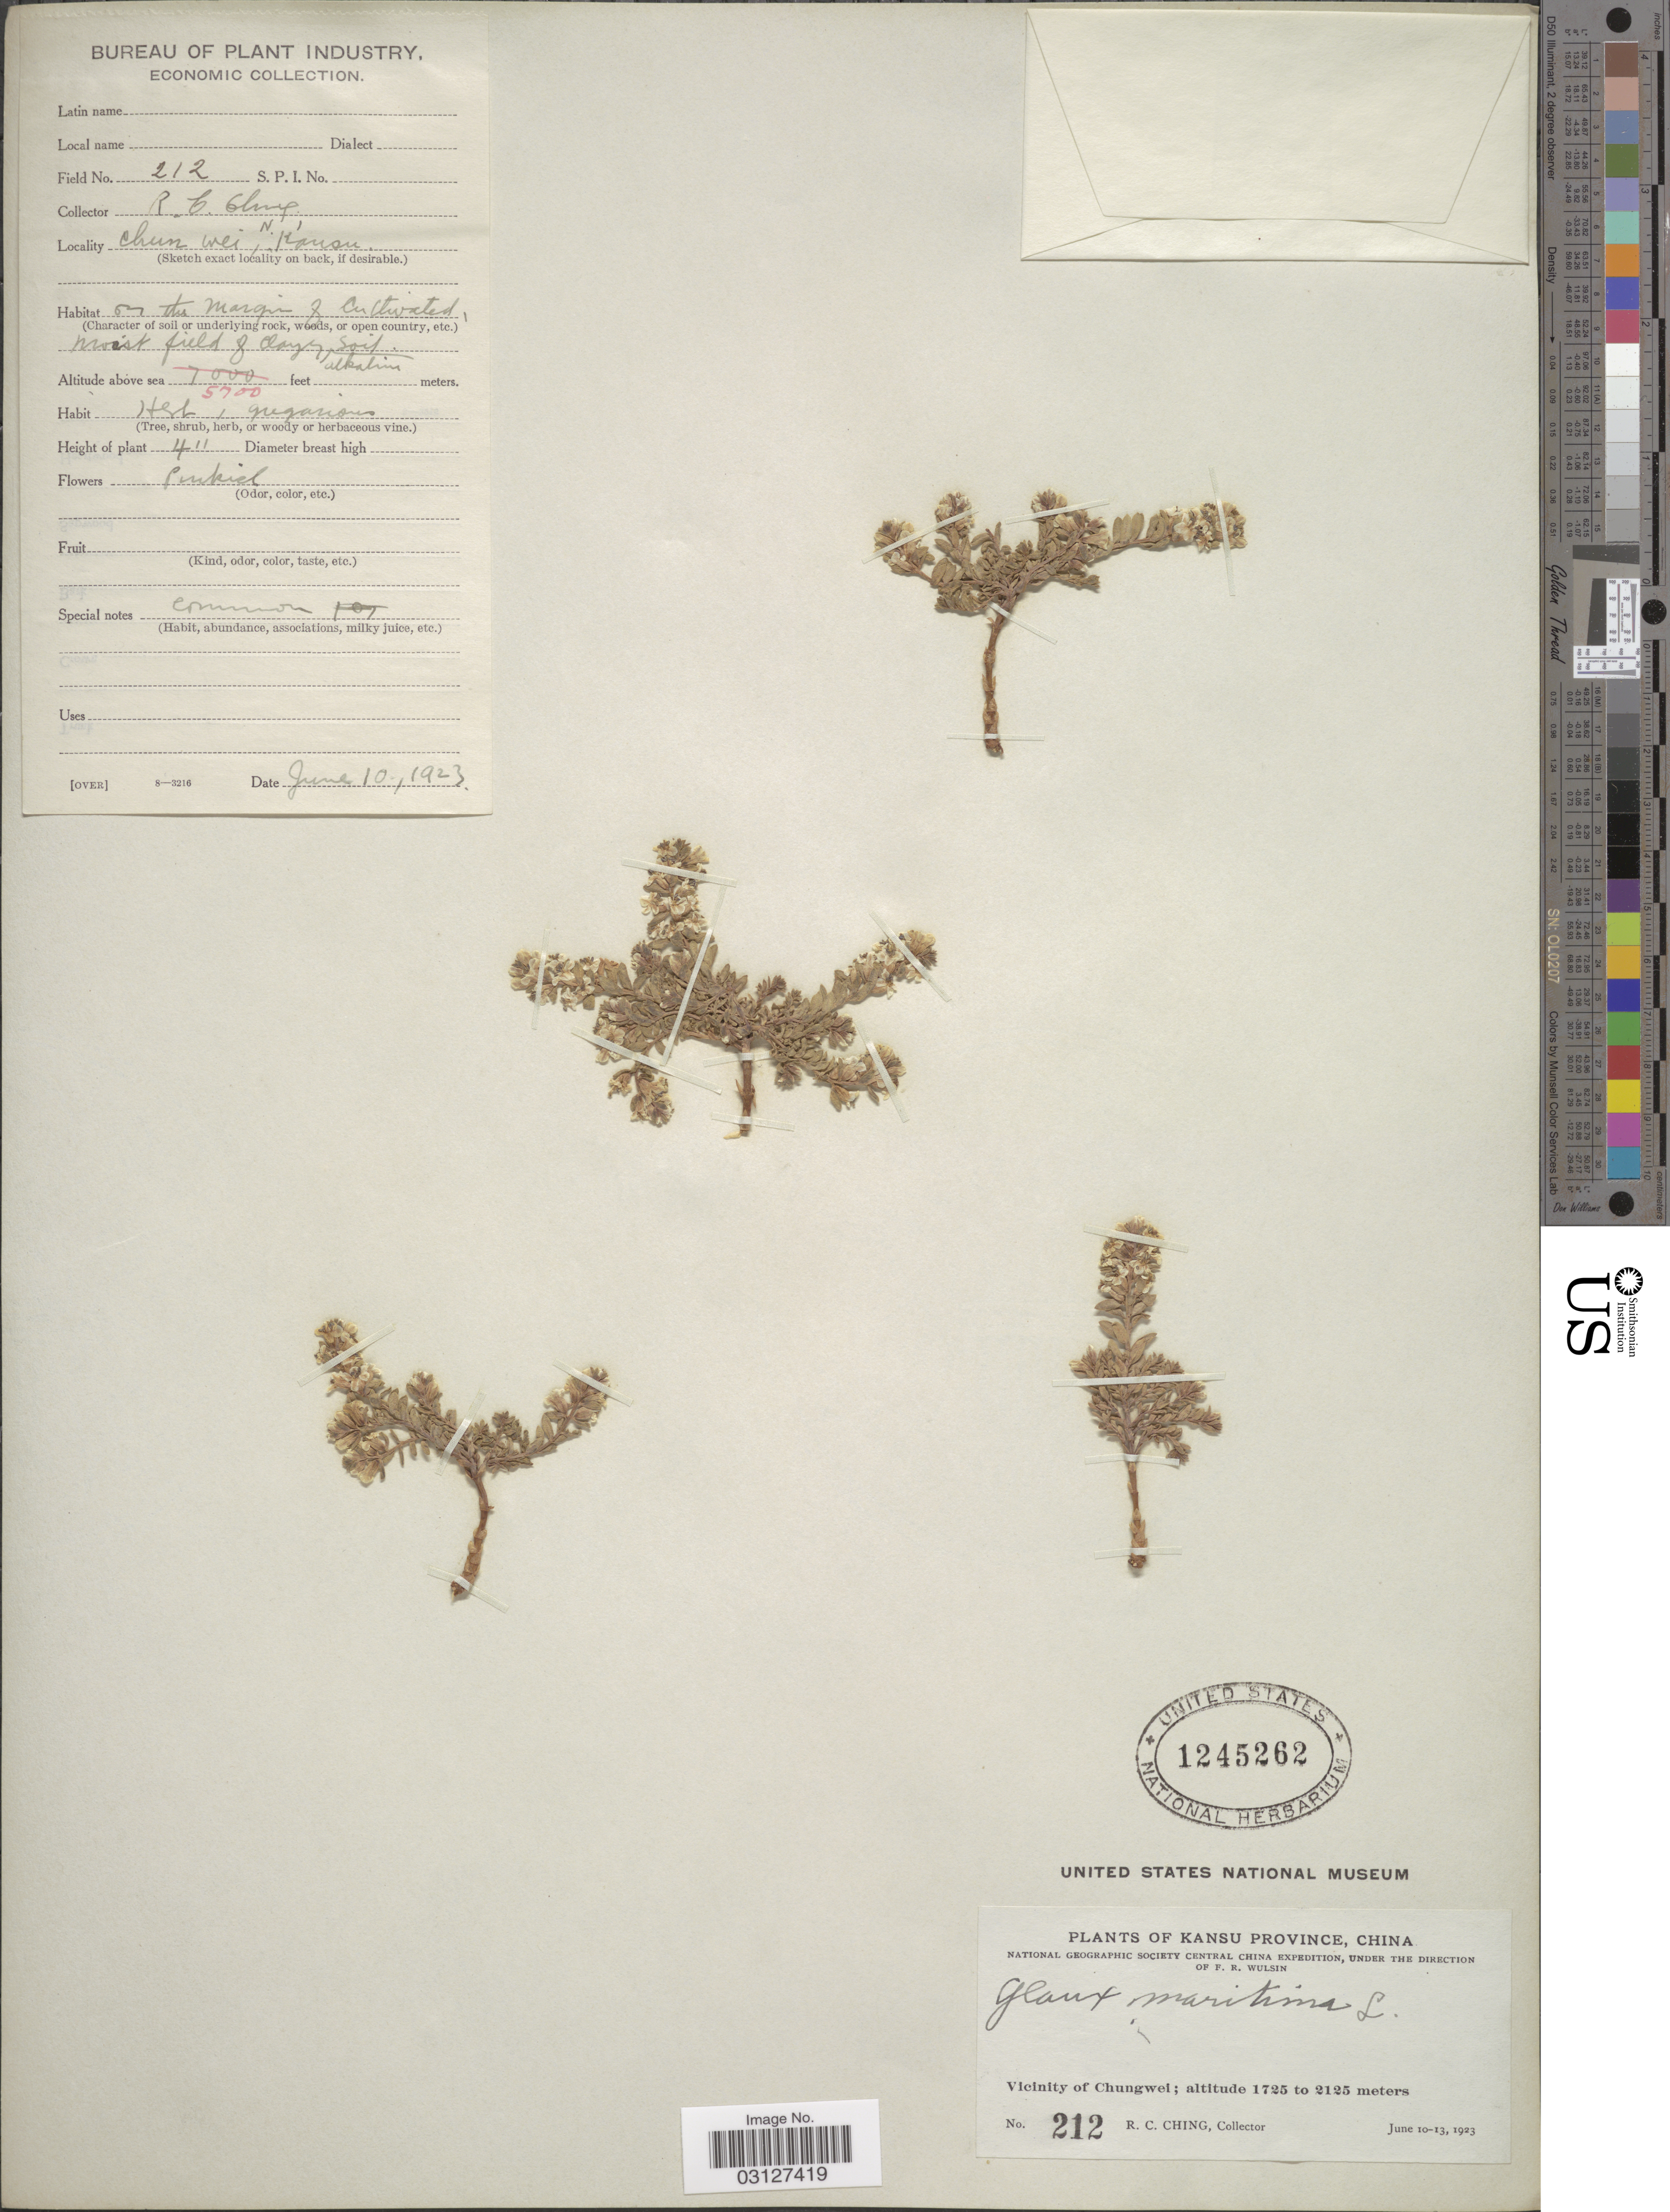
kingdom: Plantae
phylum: Tracheophyta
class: Magnoliopsida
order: Ericales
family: Primulaceae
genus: Glaux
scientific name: Glaux maritima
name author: L.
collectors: R. C. Ching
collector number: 212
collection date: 1923-06-10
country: China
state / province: Gansu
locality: Chun wei, N. Kansu. Kansu Province. Vicinity of Chungwei.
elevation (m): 1737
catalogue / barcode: US 1245262